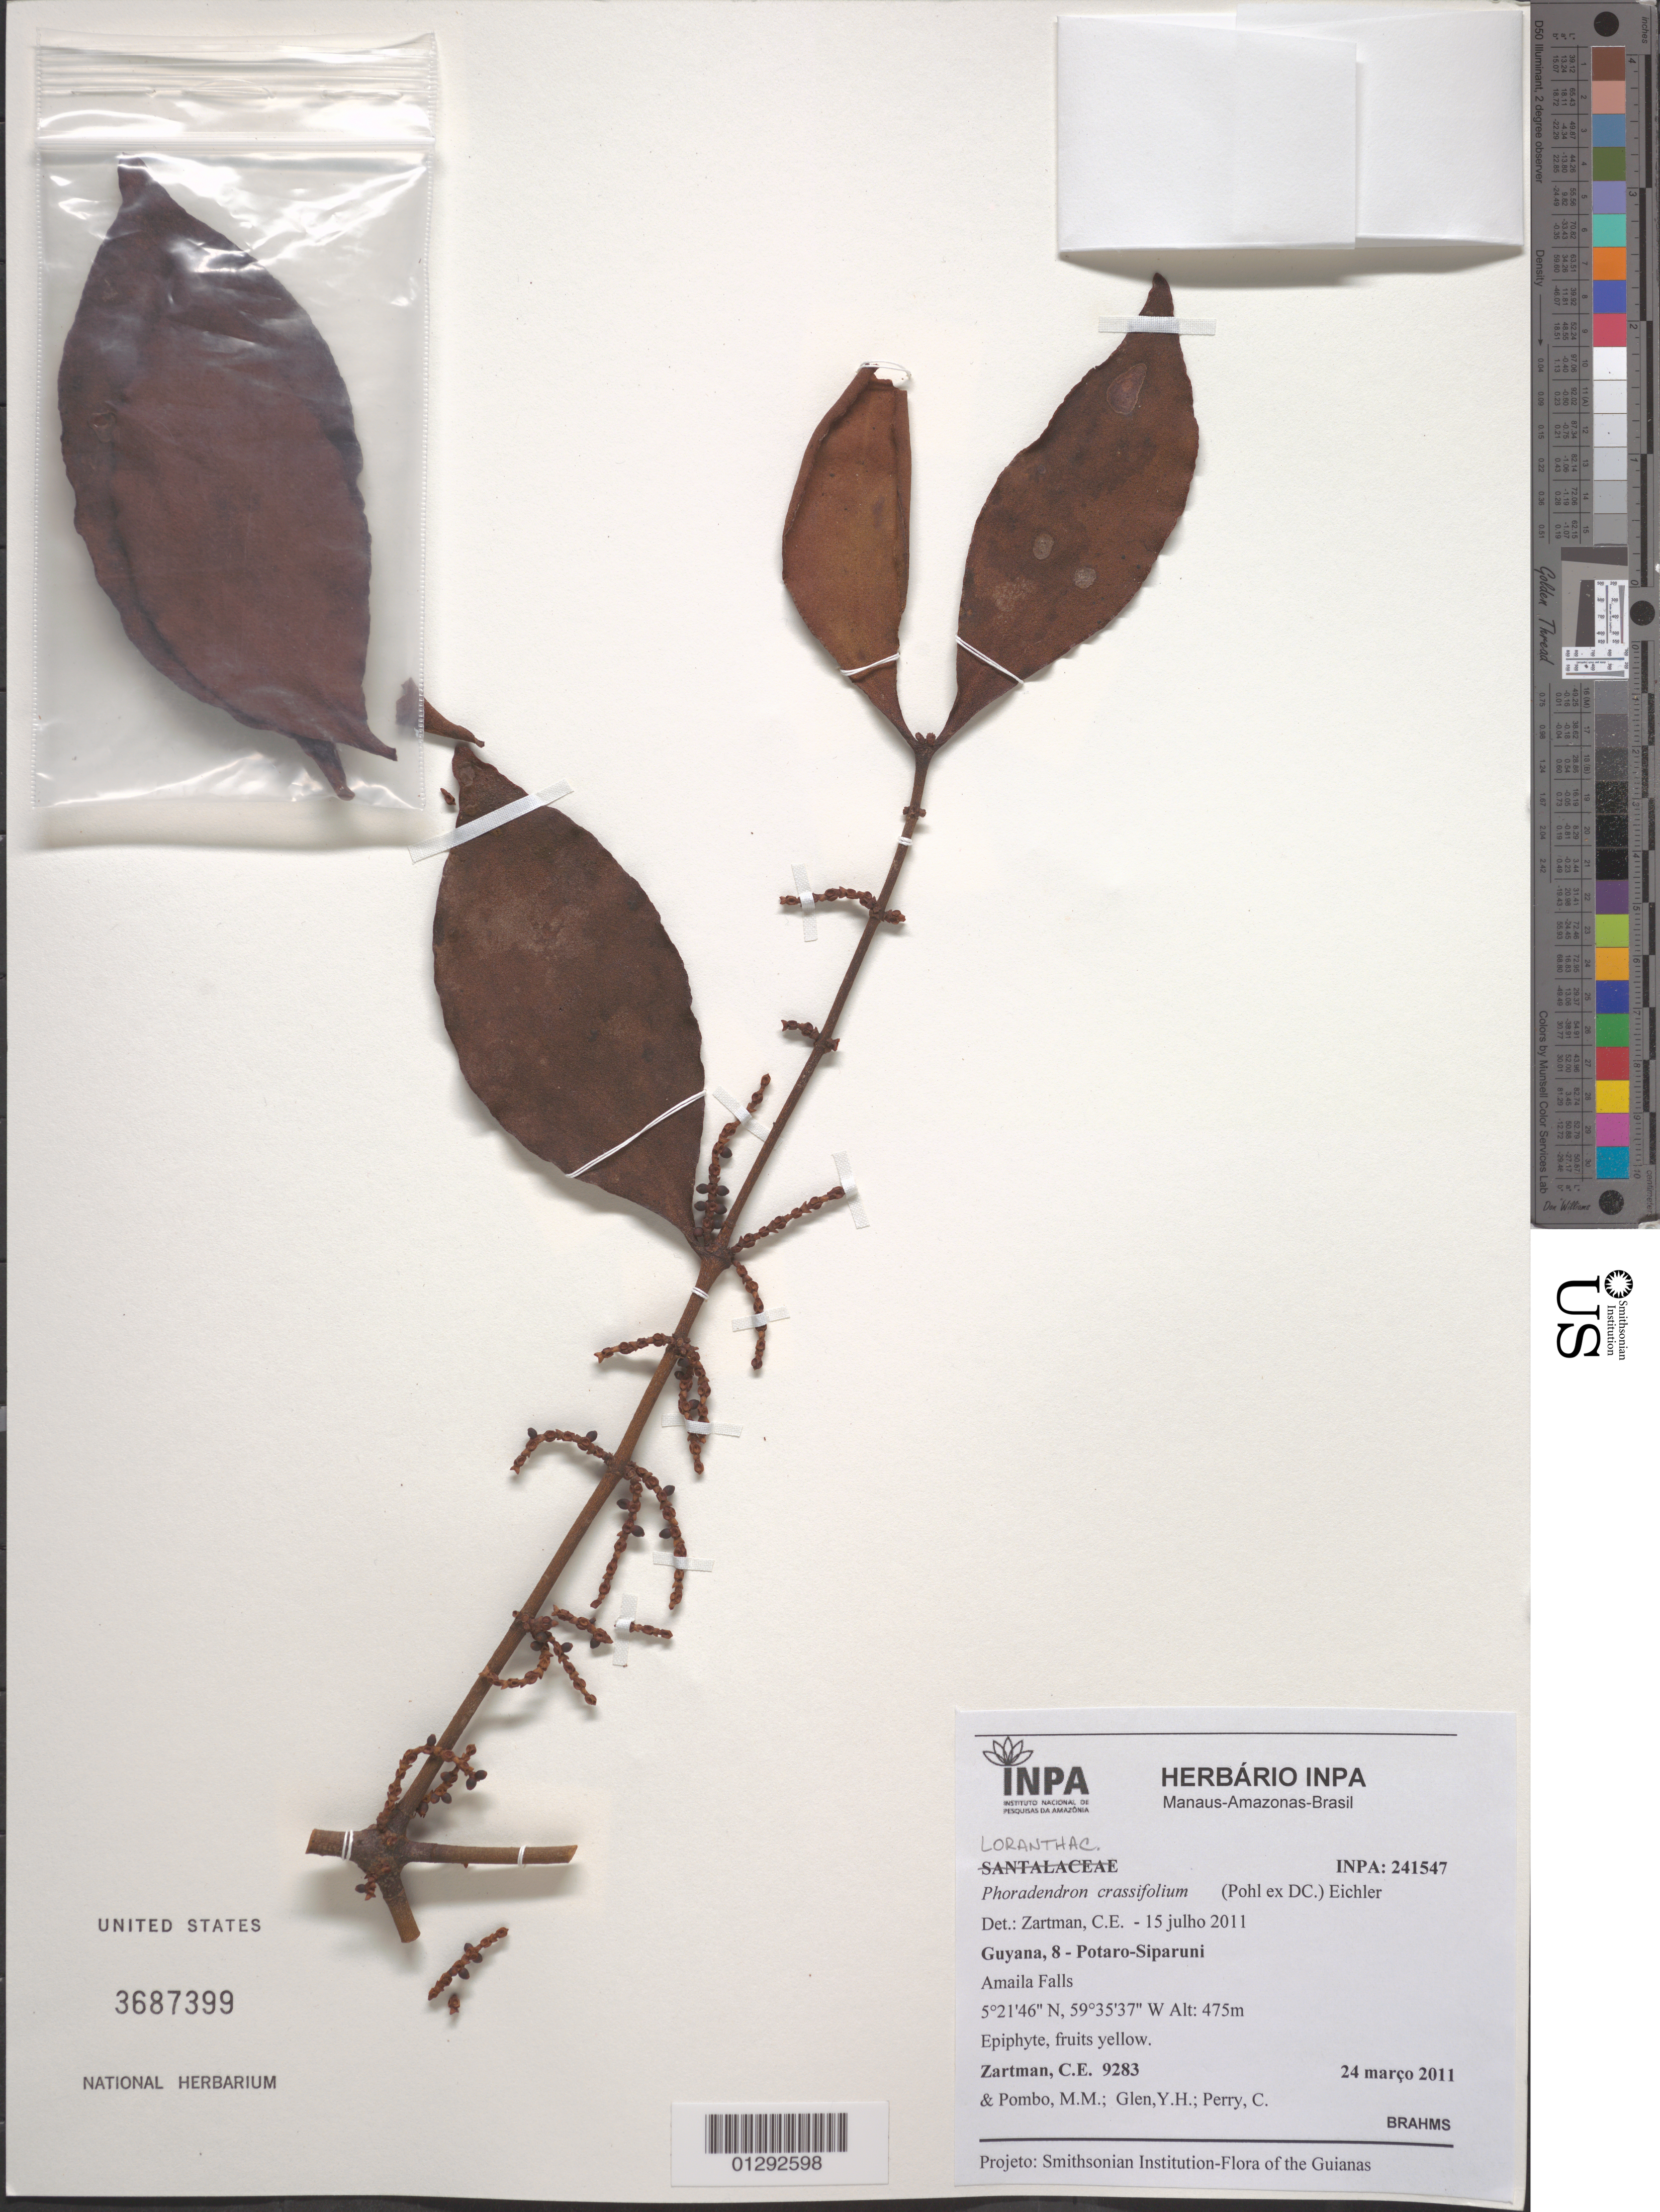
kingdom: Plantae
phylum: Tracheophyta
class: Magnoliopsida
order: Santalales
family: Viscaceae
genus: Phoradendron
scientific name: Phoradendron crassifolium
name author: (DC.) Eichler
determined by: Zartman, C. E., (UNITED STATES)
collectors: C. Zartman, M. Pombo, Y. Glen & C. Perry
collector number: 9283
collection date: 2011-03-24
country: Guyana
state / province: Potaro-Siparuni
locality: Amaila Falls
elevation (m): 475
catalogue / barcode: US 3687399